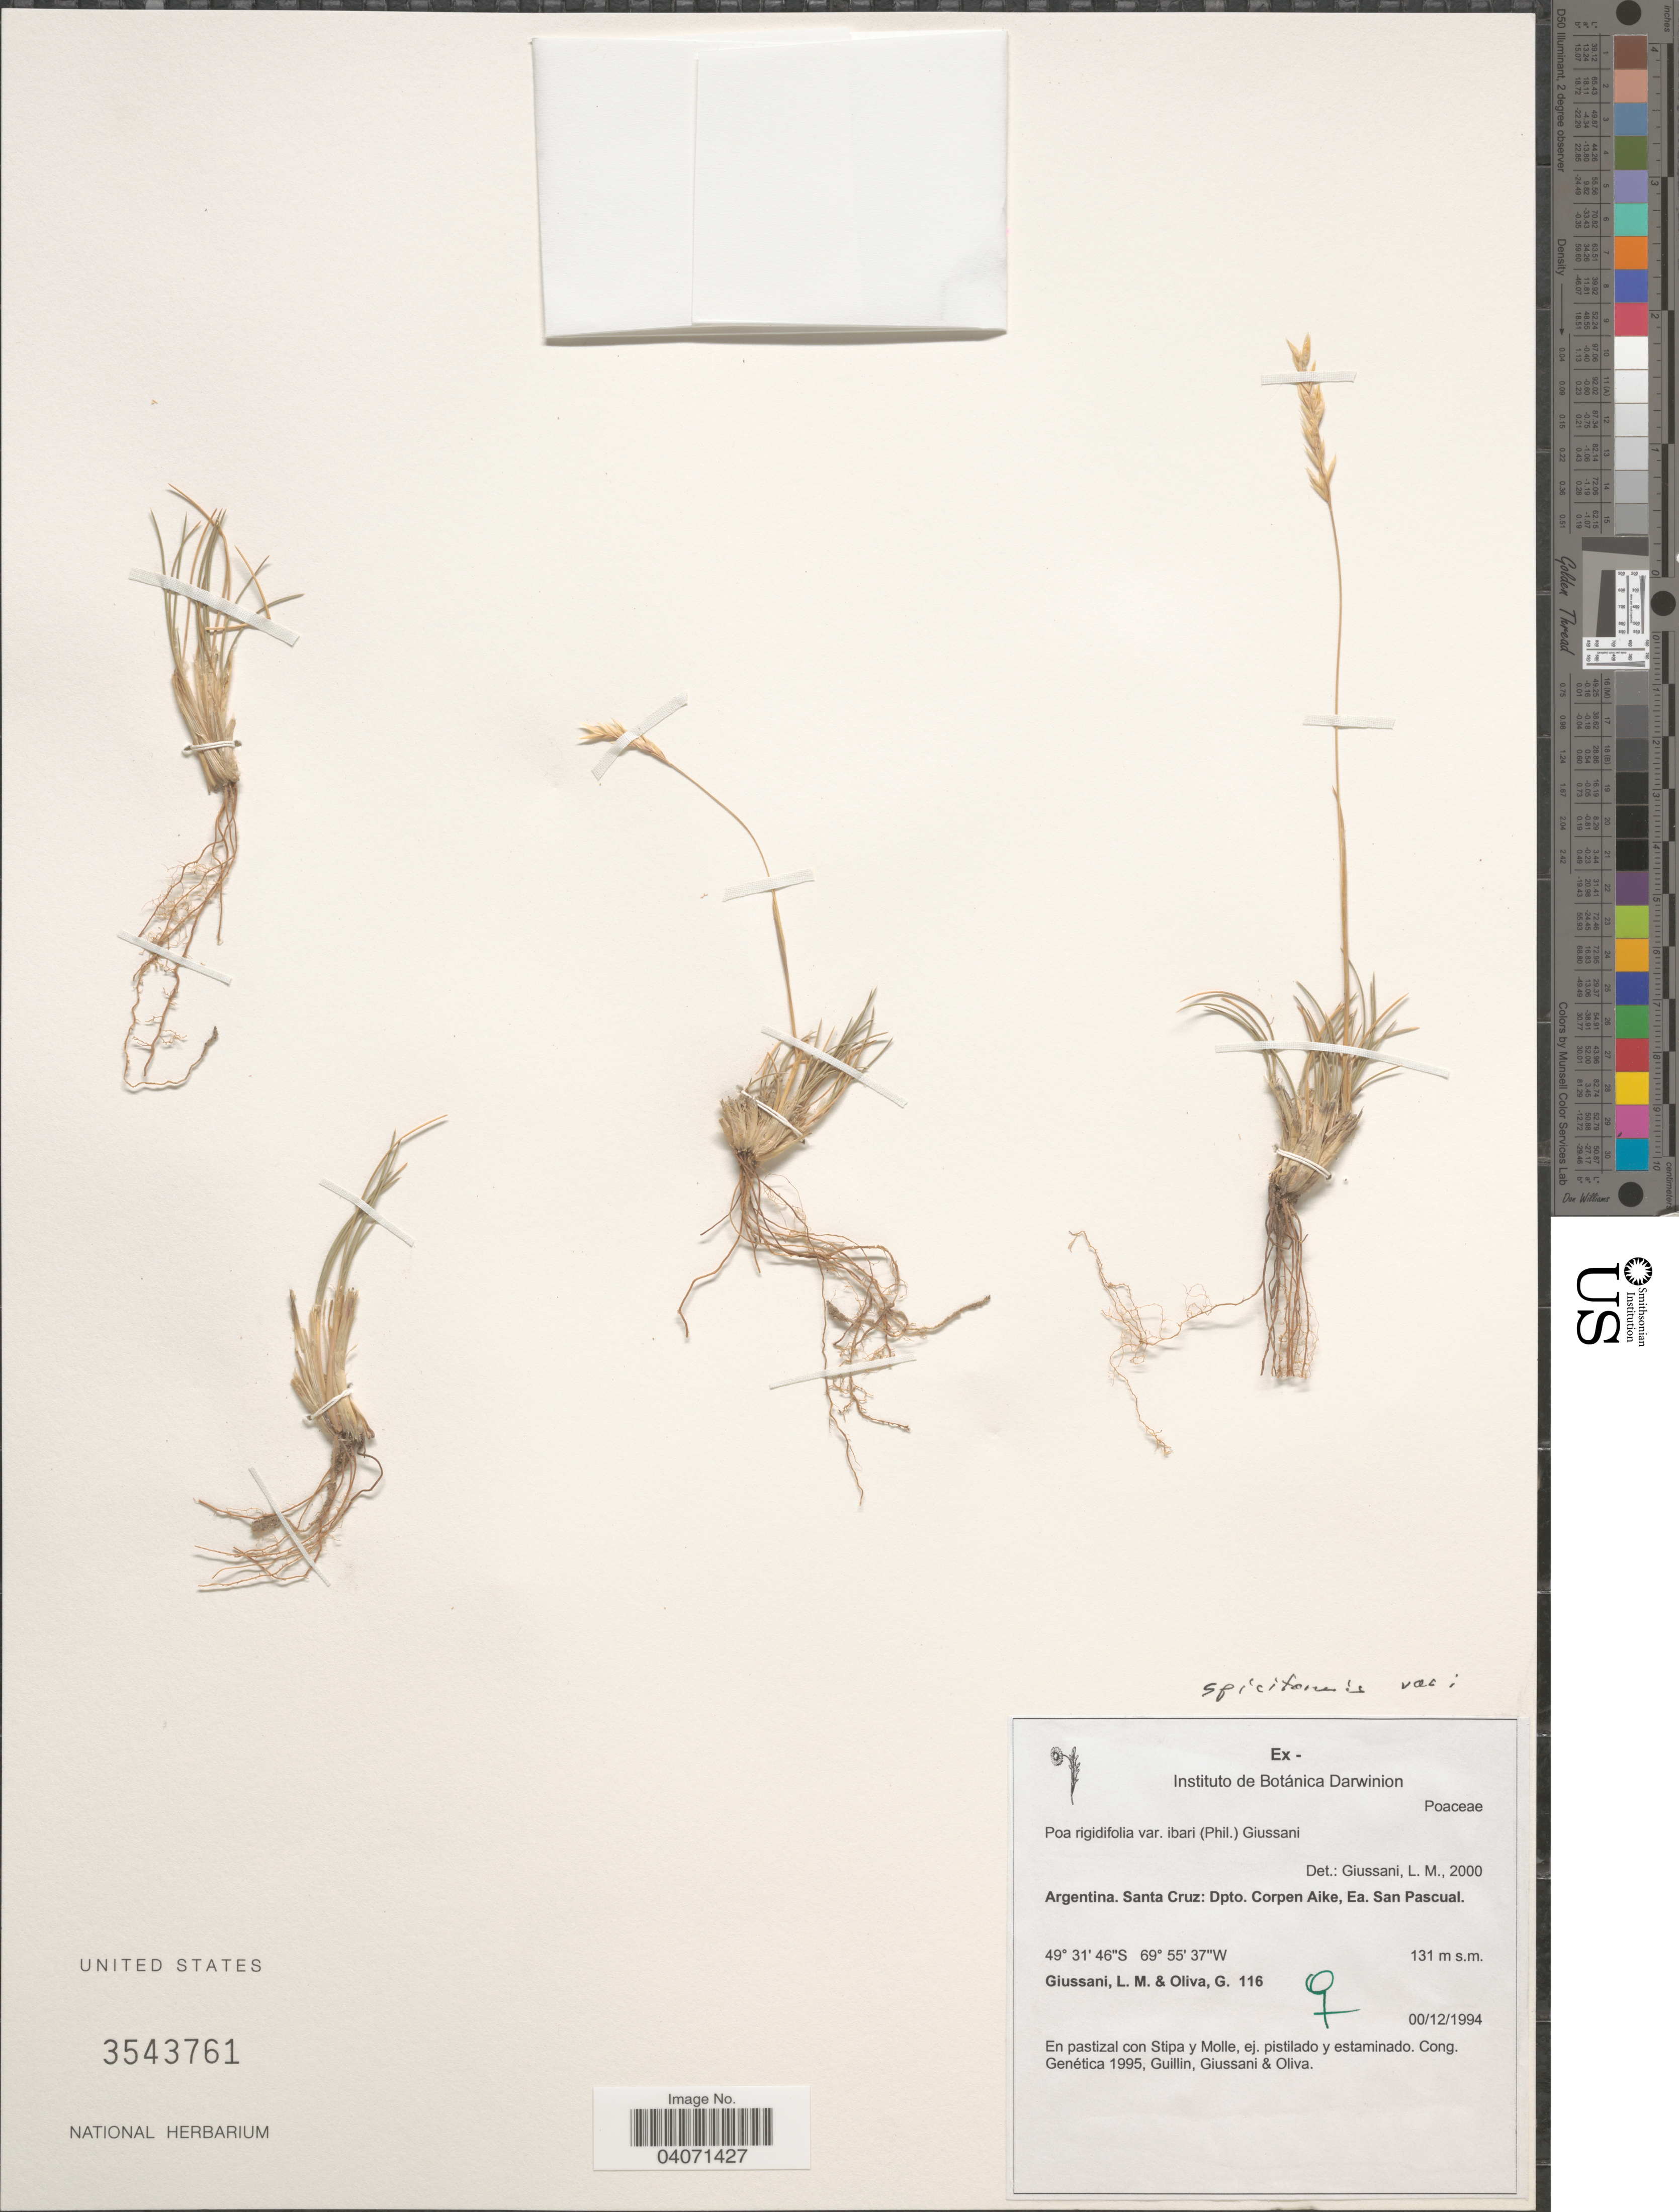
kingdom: Plantae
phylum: Tracheophyta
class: Liliopsida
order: Poales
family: Poaceae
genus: Poa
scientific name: Poa spiciformis var. ibarii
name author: (Phil.) Giussani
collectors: L. Giussani & G. Oliva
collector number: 116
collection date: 1994-12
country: Argentina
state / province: Santa Cruz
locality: Dpto. Corpen Aike, Ea. San Pascual.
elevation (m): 131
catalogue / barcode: US 3543761